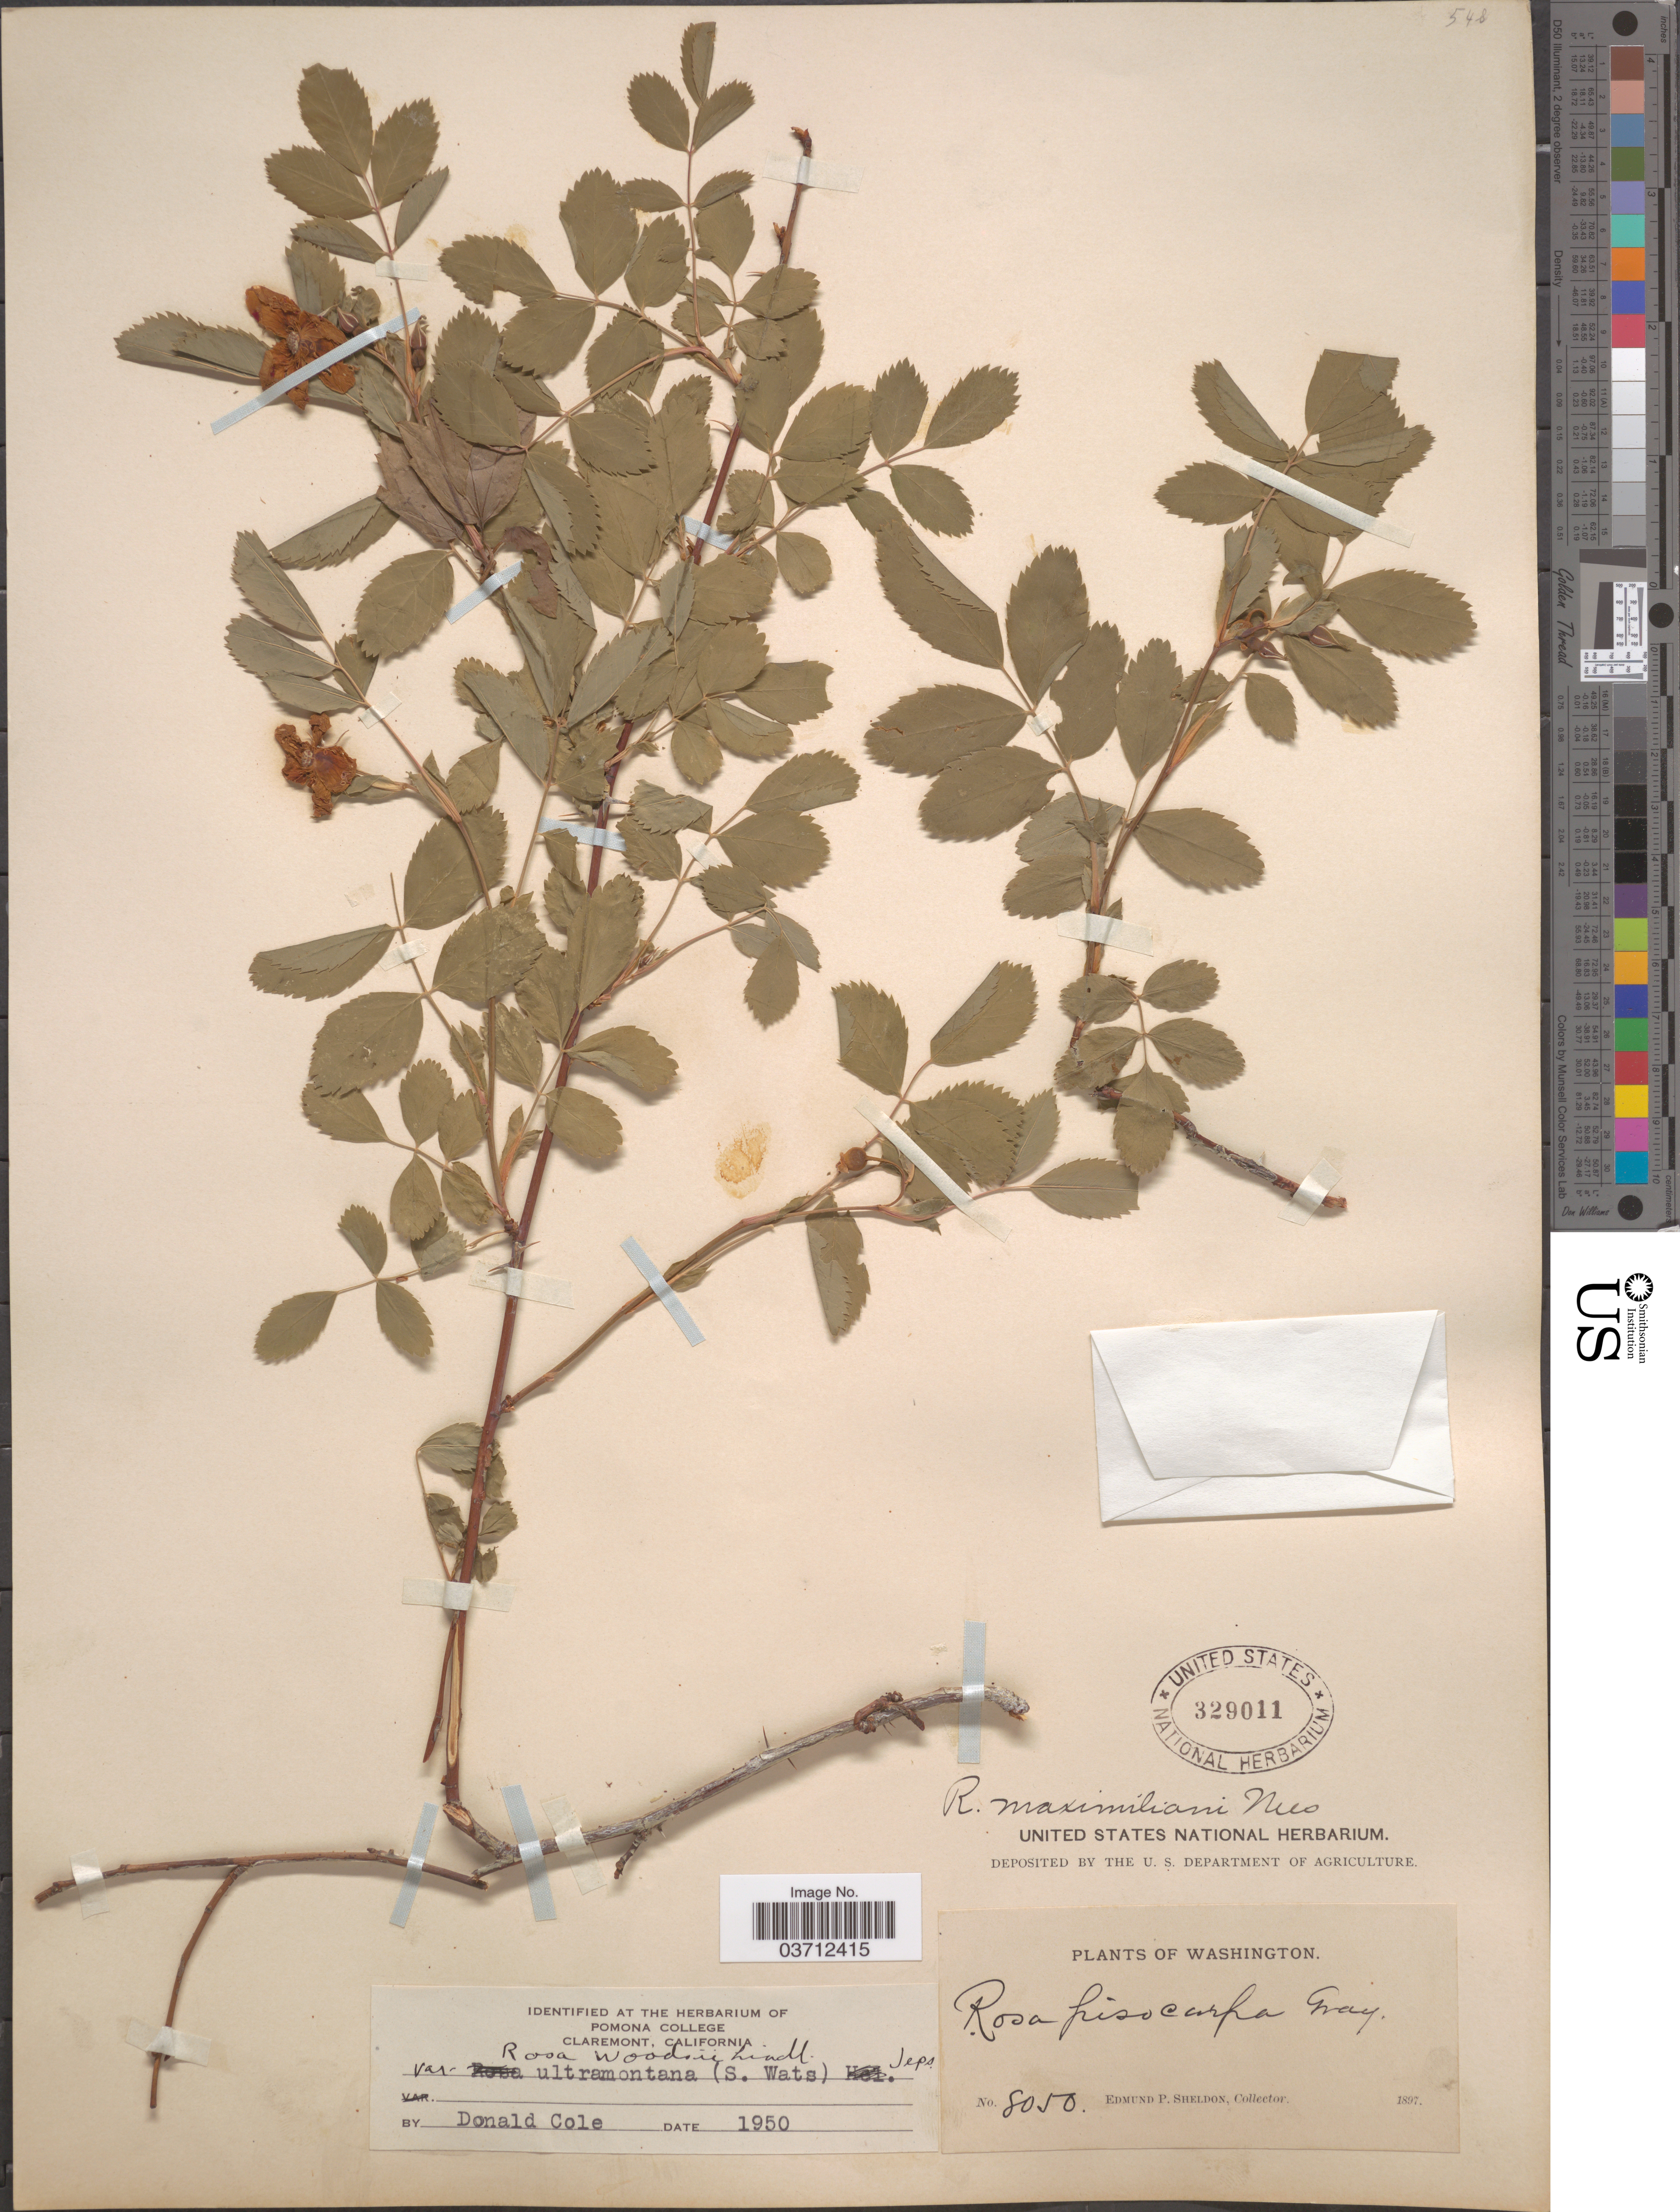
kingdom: Plantae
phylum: Tracheophyta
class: Magnoliopsida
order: Rosales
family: Rosaceae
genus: Rosa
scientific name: Rosa woodsii var. ultramontana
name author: Lindl.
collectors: E. P. Sheldon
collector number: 8050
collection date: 1897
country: United States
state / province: Washington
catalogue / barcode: US 329011